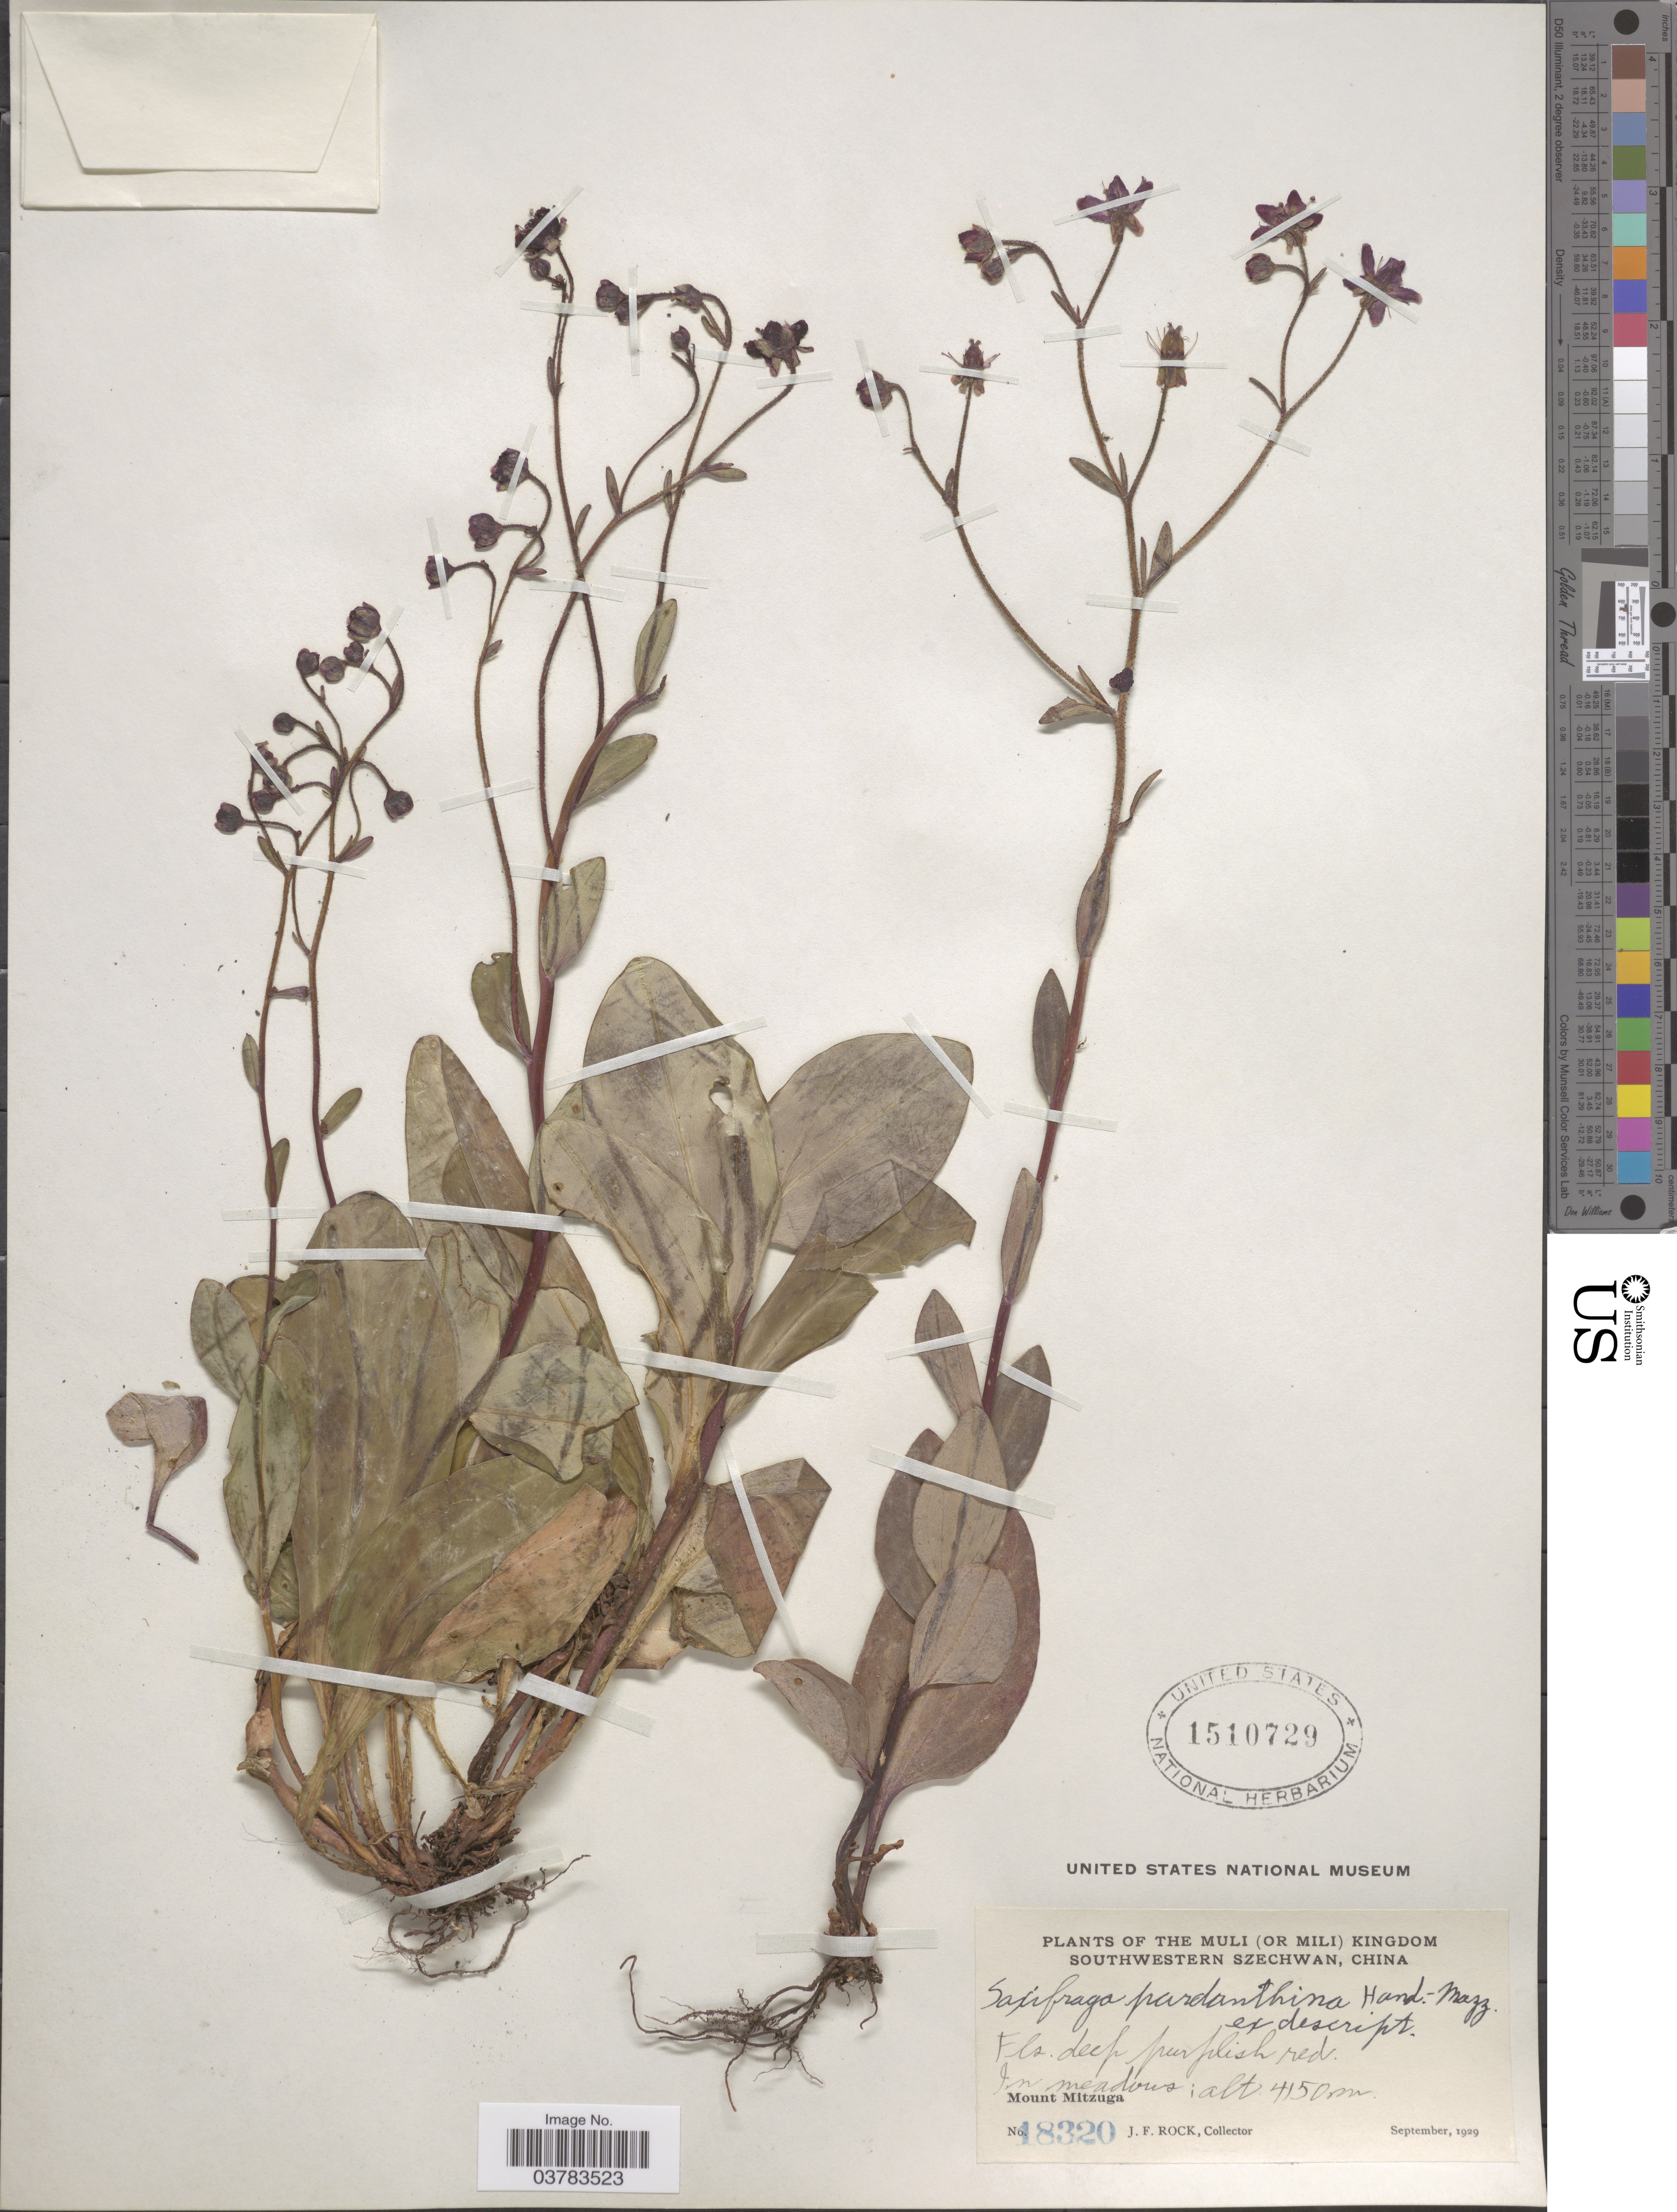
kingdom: Plantae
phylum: Tracheophyta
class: Magnoliopsida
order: Saxifragales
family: Saxifragaceae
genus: Saxifraga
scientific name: Saxifraga pardanthina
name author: Hand.-Mazz.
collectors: J. Rock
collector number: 18320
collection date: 1929-09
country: China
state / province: Sichuan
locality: The Muli (or Mili) Kingdom. Southwestern Szechwan. In meadows. Mount Mitzuga.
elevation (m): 4150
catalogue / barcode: US 1510729